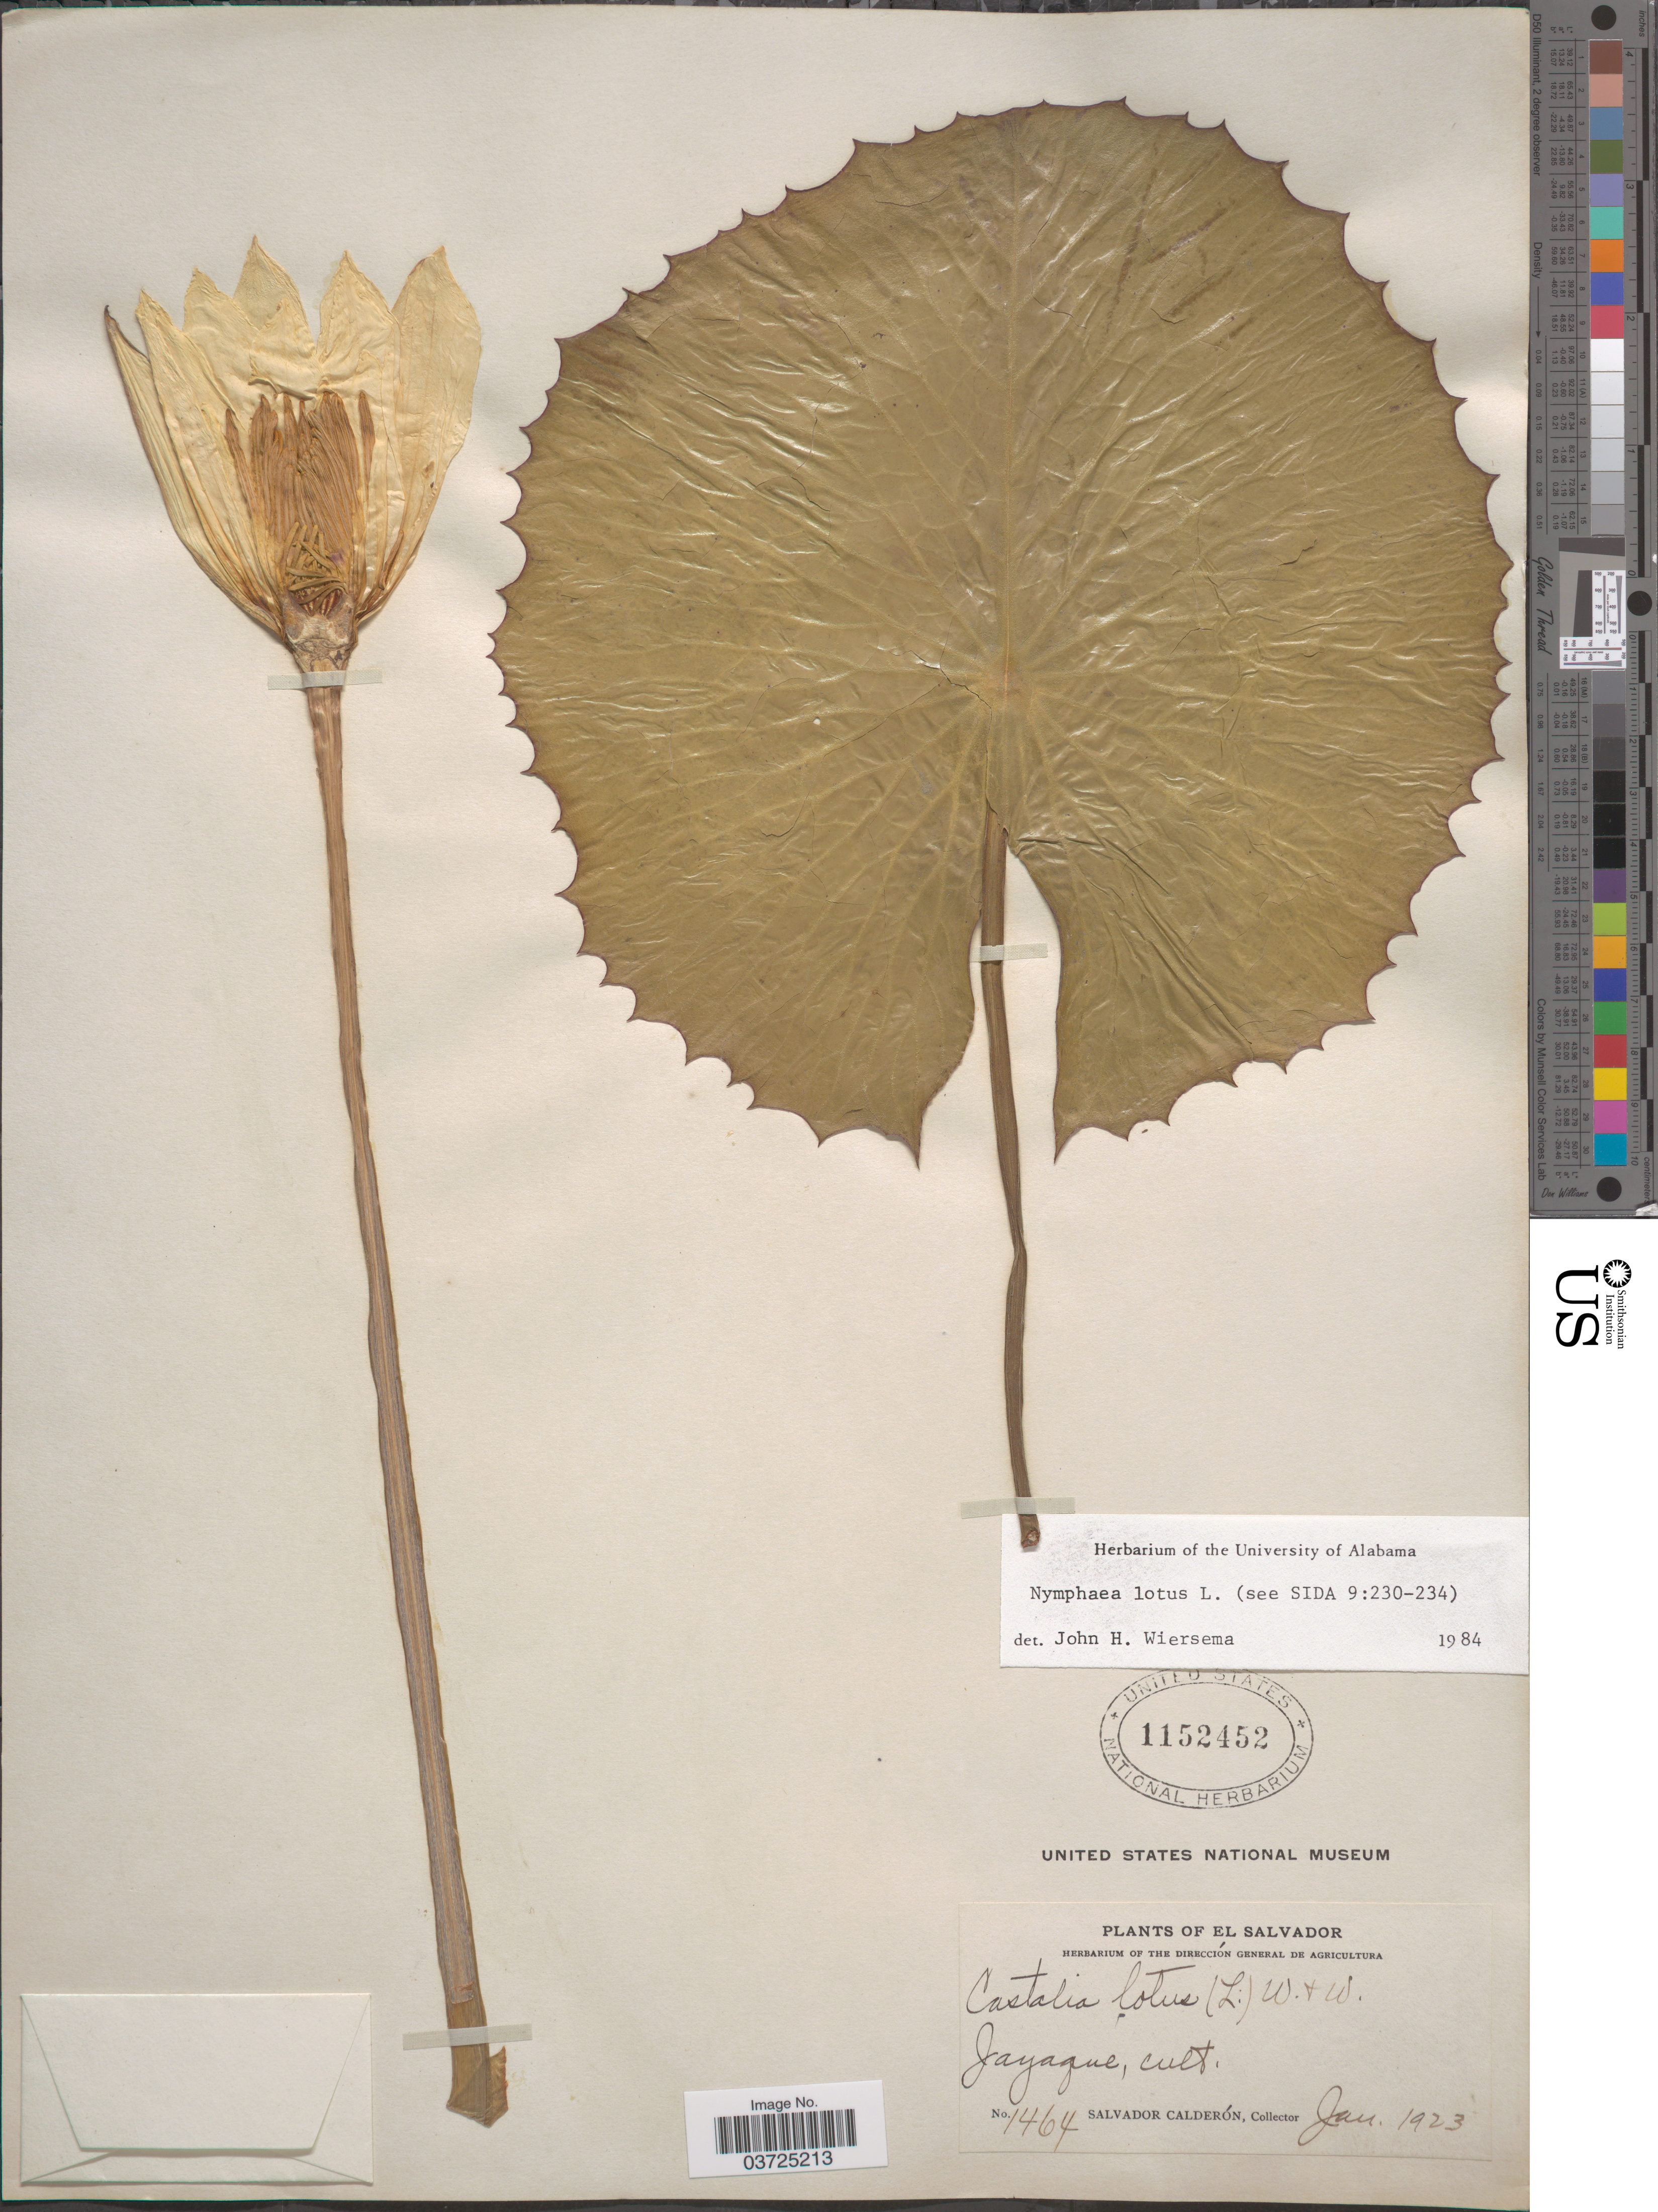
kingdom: Plantae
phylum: Tracheophyta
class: Magnoliopsida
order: Nymphaeales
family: Nymphaeaceae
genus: Nymphaea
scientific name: Nymphaea lotus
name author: L.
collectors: S. Calderón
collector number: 1464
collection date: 1923-01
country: El Salvador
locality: Jayaque.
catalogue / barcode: US 1152452